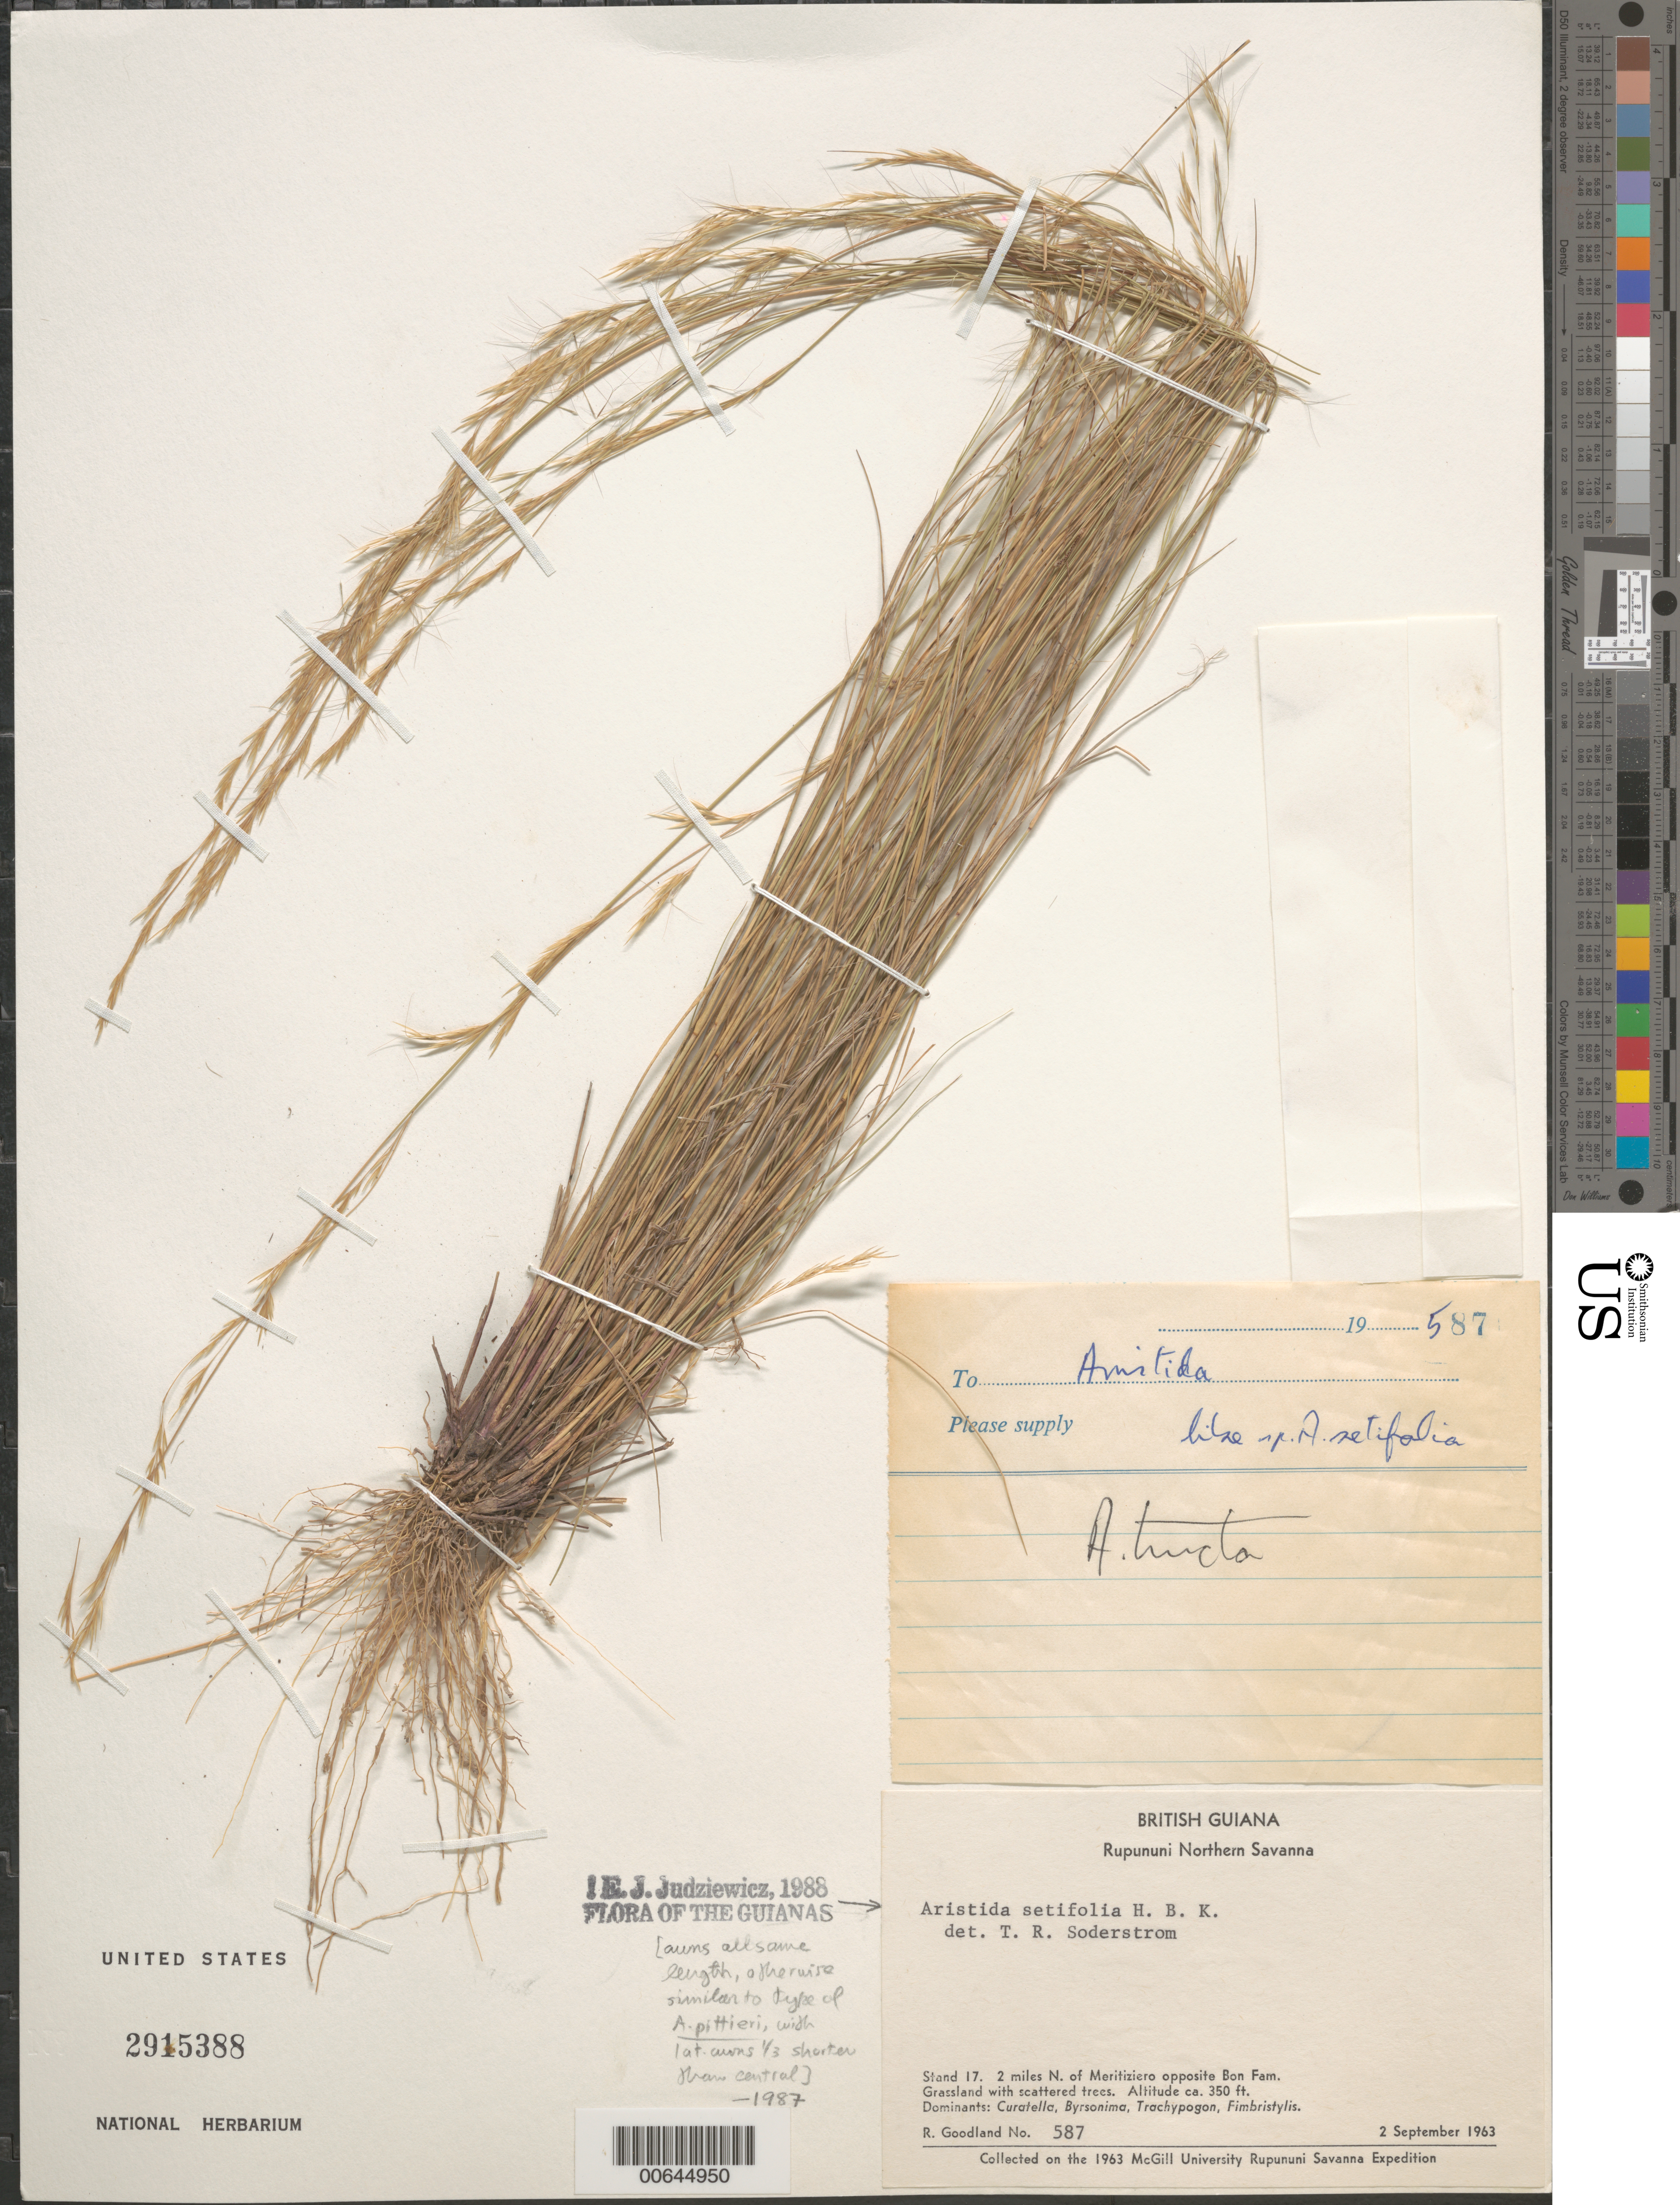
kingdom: Plantae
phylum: Tracheophyta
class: Liliopsida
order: Poales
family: Poaceae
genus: Aristida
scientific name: Aristida setifolia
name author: Kunth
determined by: Judziewicz, E. J.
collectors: R. Goodland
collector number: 587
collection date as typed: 2-Sep-63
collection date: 1963-09-02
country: Guyana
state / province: U. Takutu-U. Essequibo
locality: Rupununi Northern Savanna, Meritiziero, 2 mi N of; opposite Bon Fam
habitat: Grassland with scattered trees. Dominants: Curatella, Byrsonima, Trachypogon, Fimbristylis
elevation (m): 107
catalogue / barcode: US 2915388